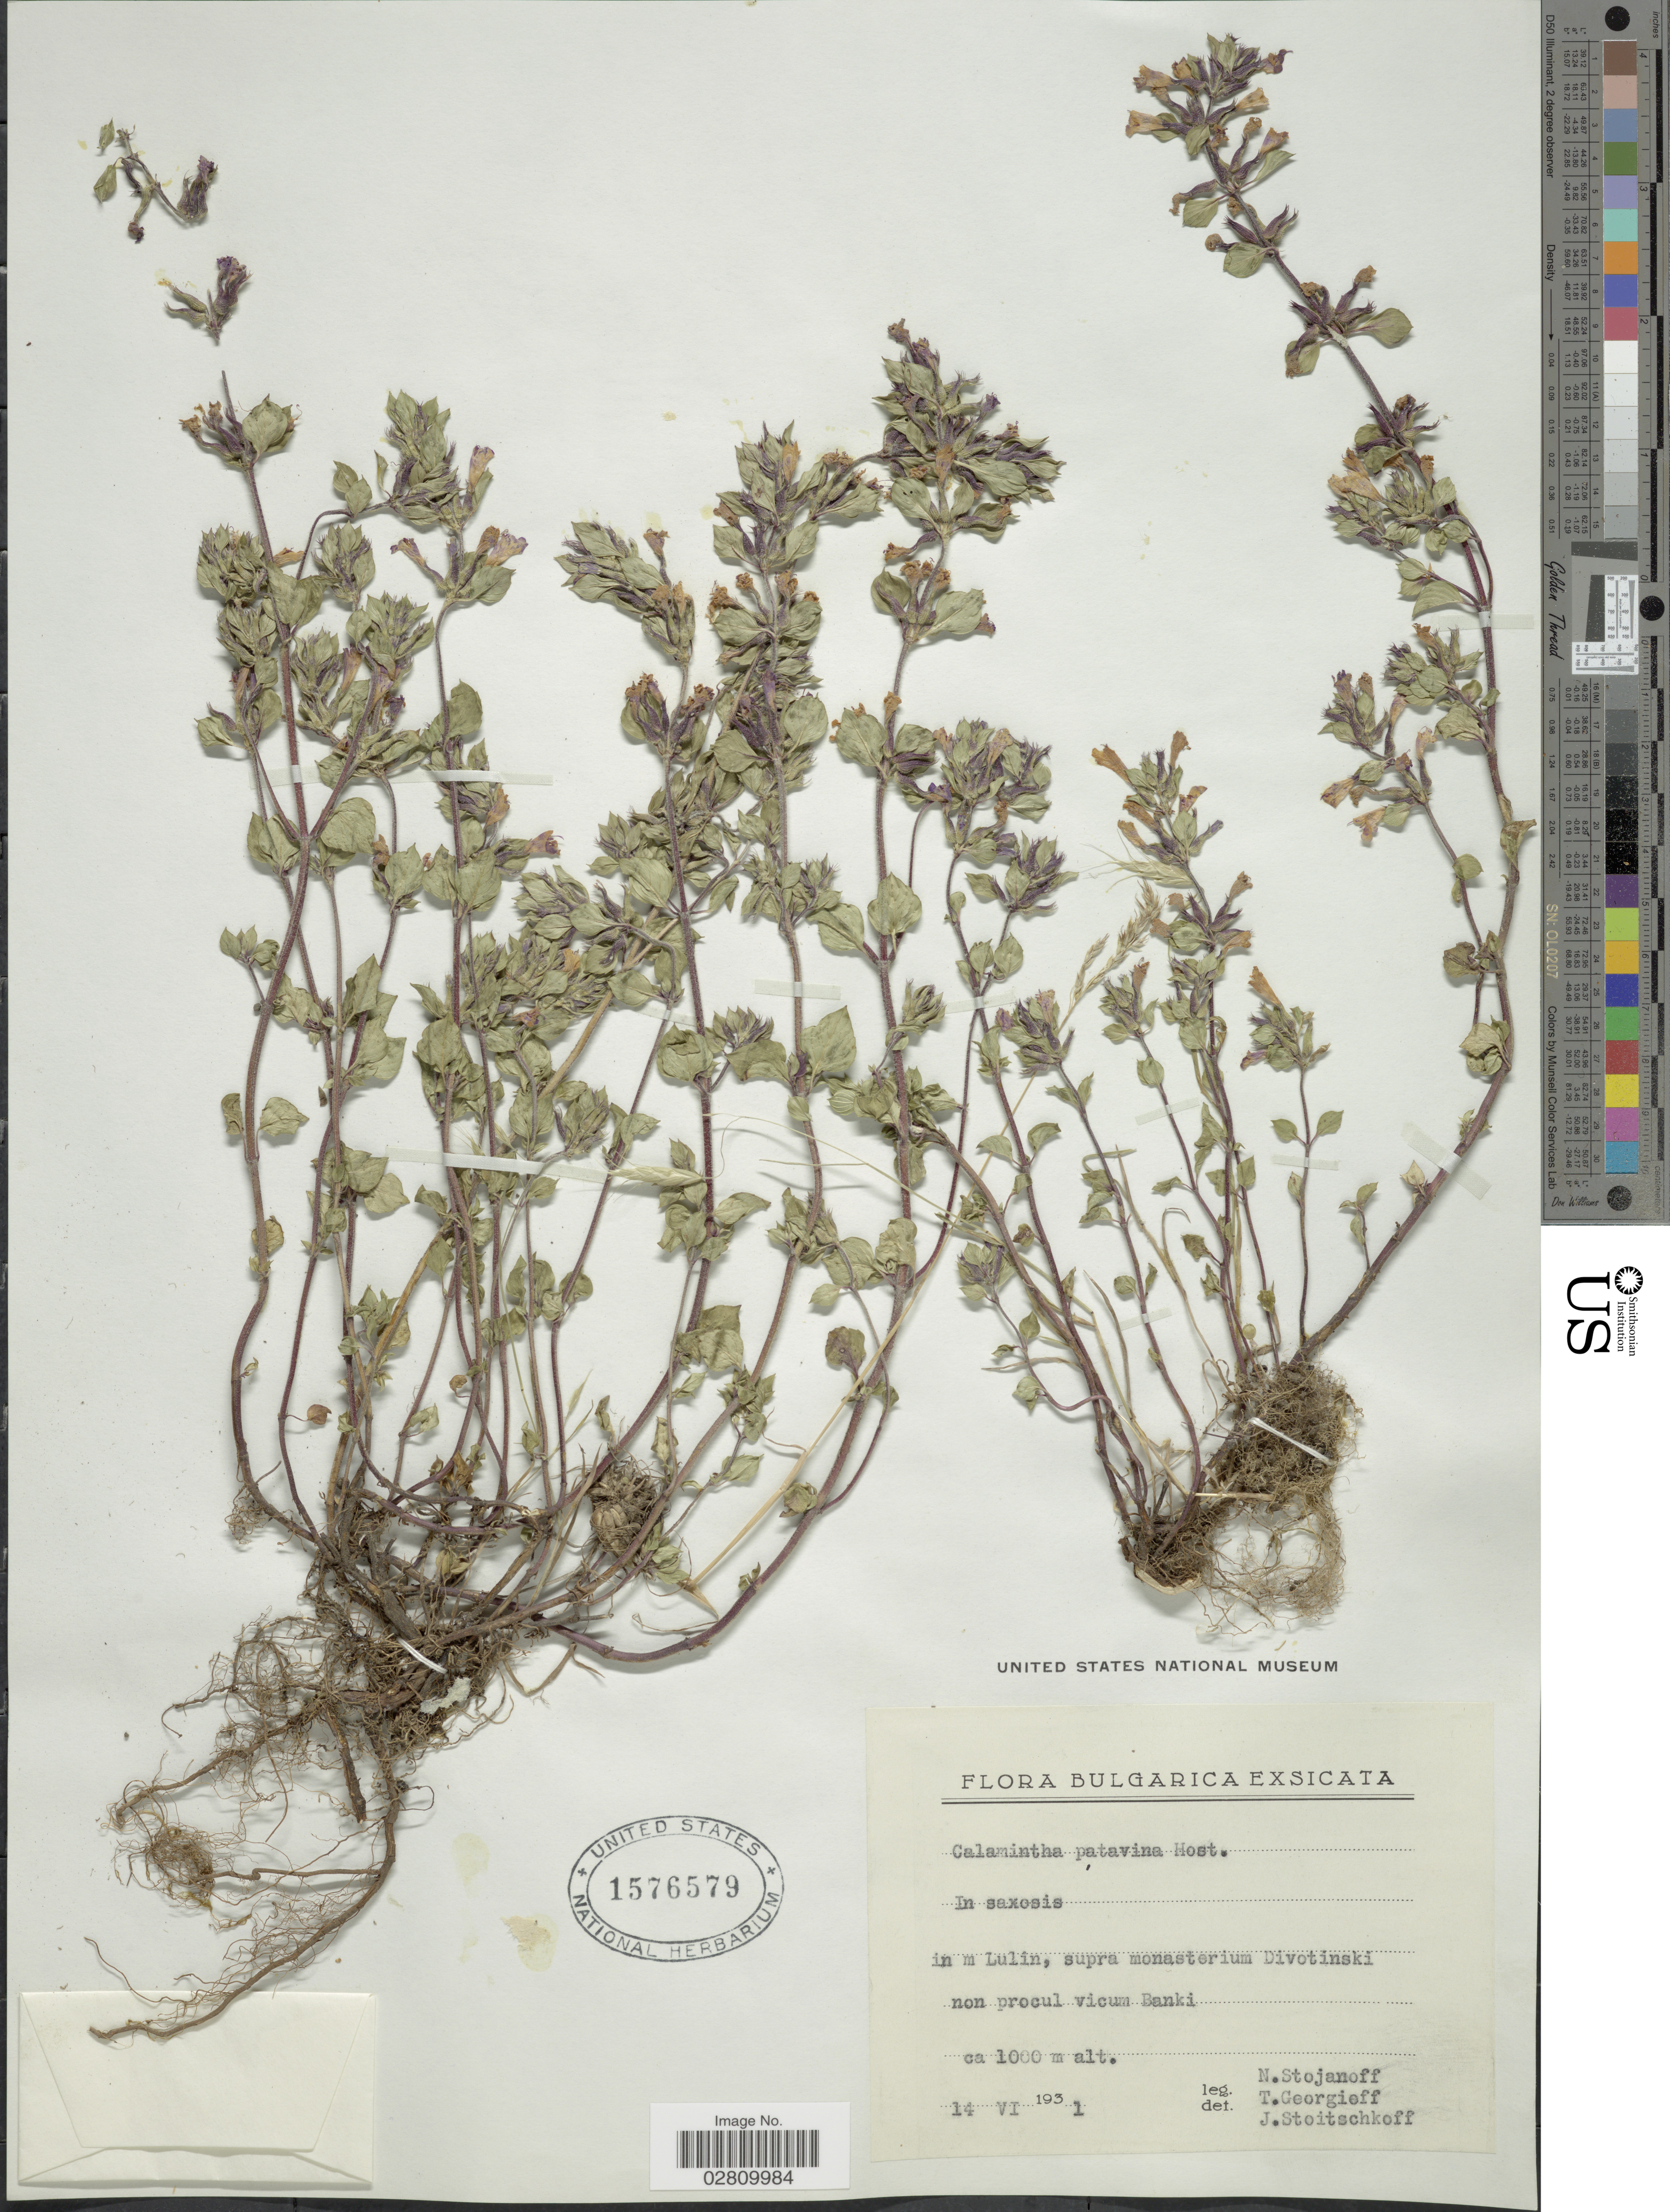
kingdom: Plantae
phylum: Tracheophyta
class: Magnoliopsida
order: Lamiales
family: Lamiaceae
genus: Calamintha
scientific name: Calamintha patavina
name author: (Jacq.) Host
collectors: N. Stojanoff, T. Georgieff & J. Stoitschkoff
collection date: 1931-06-14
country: Bulgaria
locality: In saxosis, in m Lulin, supra monasterium Divotinski non procul vicum Banki.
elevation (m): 1000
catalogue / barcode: US 1576579